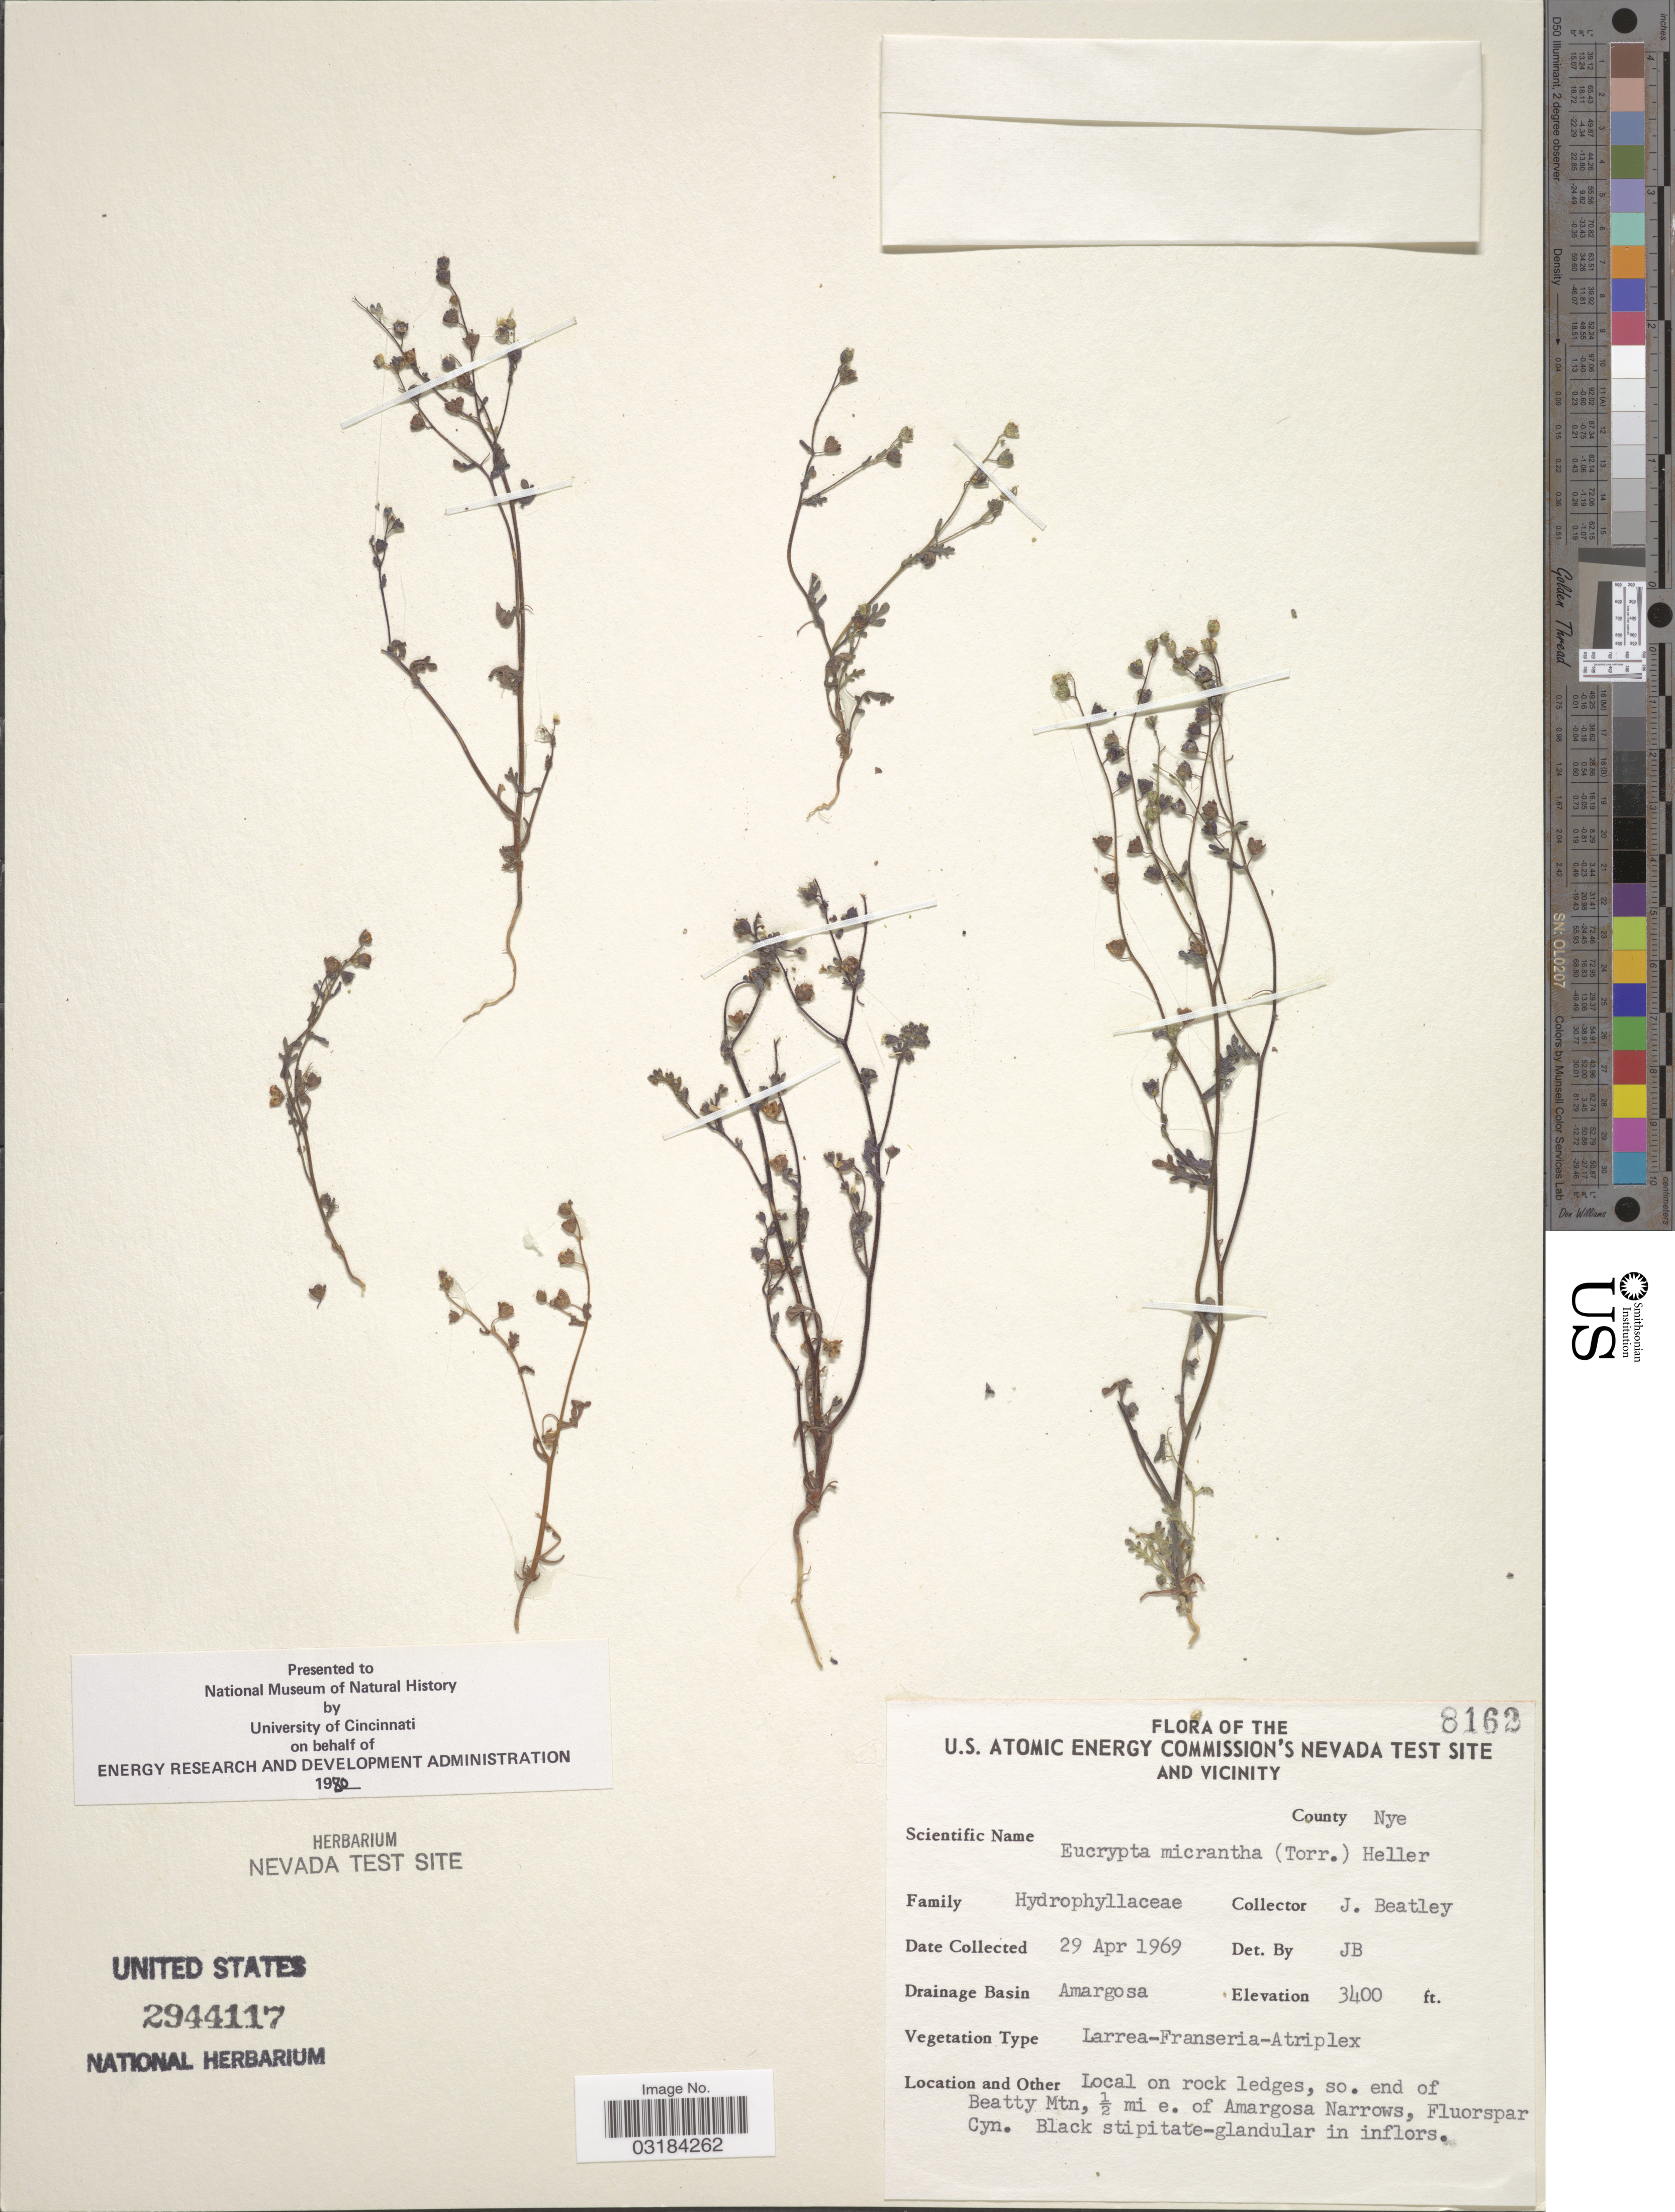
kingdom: Plantae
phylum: Tracheophyta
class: Magnoliopsida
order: Boraginales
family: Hydrophyllaceae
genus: Eucrypta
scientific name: Eucrypta micrantha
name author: (Torr.) A. Heller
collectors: J. C. Beatley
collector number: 8162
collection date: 1969-04-29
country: United States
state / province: Nevada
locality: U.S. Atomic Energy Commission's Nevada Test Site and Vicinity. County Nye. Drainage Basin Amargosa. So. end of Beatty Mtn, ½ mi e. of Amargosa Narrows, Fluorspar Cyn.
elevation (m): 1036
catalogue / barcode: US 2944117